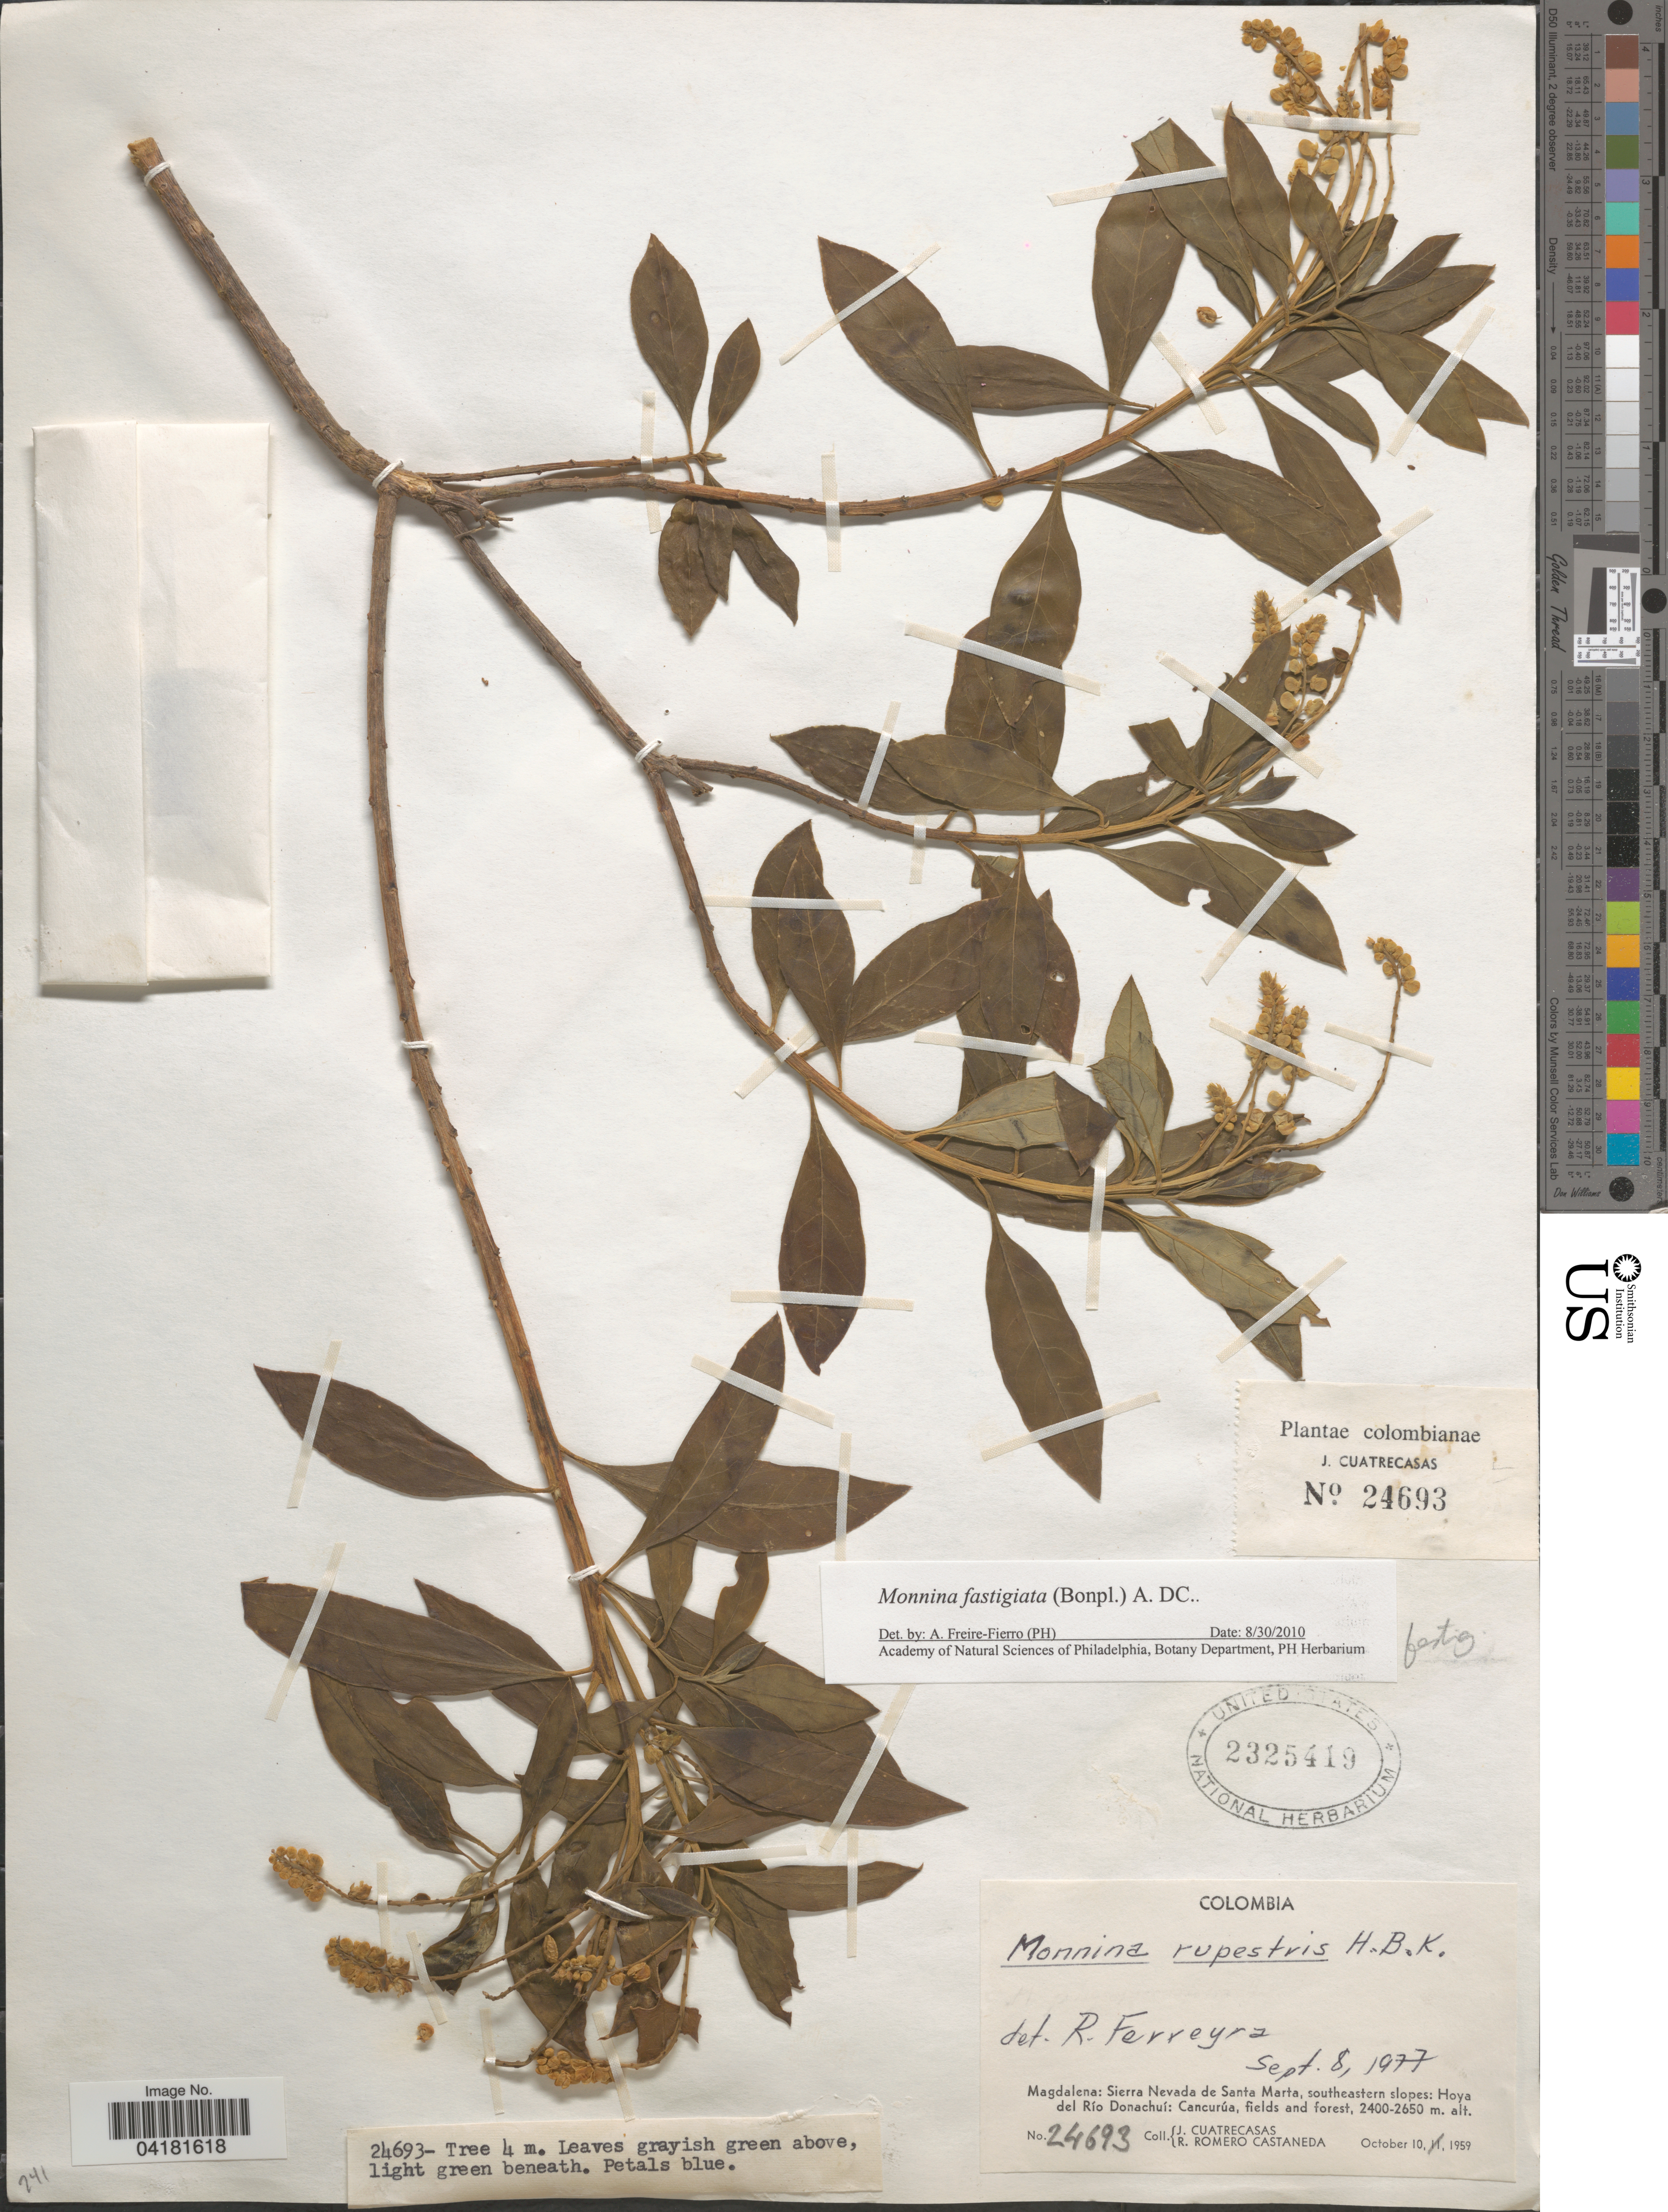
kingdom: Plantae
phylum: Tracheophyta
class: Magnoliopsida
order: Fabales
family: Polygalaceae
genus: Monnina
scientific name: Monnina fastigiata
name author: (Bonpl.) DC.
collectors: J. Cuatrecasas & R. Romero Castañeda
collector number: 24693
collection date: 1959-10-10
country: Colombia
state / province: Magdalena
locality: Sierra Nevada de Santa Marta, southeastern slopes: Hoya del Río Donachuí: Cancurúa, fields and forest.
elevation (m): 2400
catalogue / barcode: US 2325419